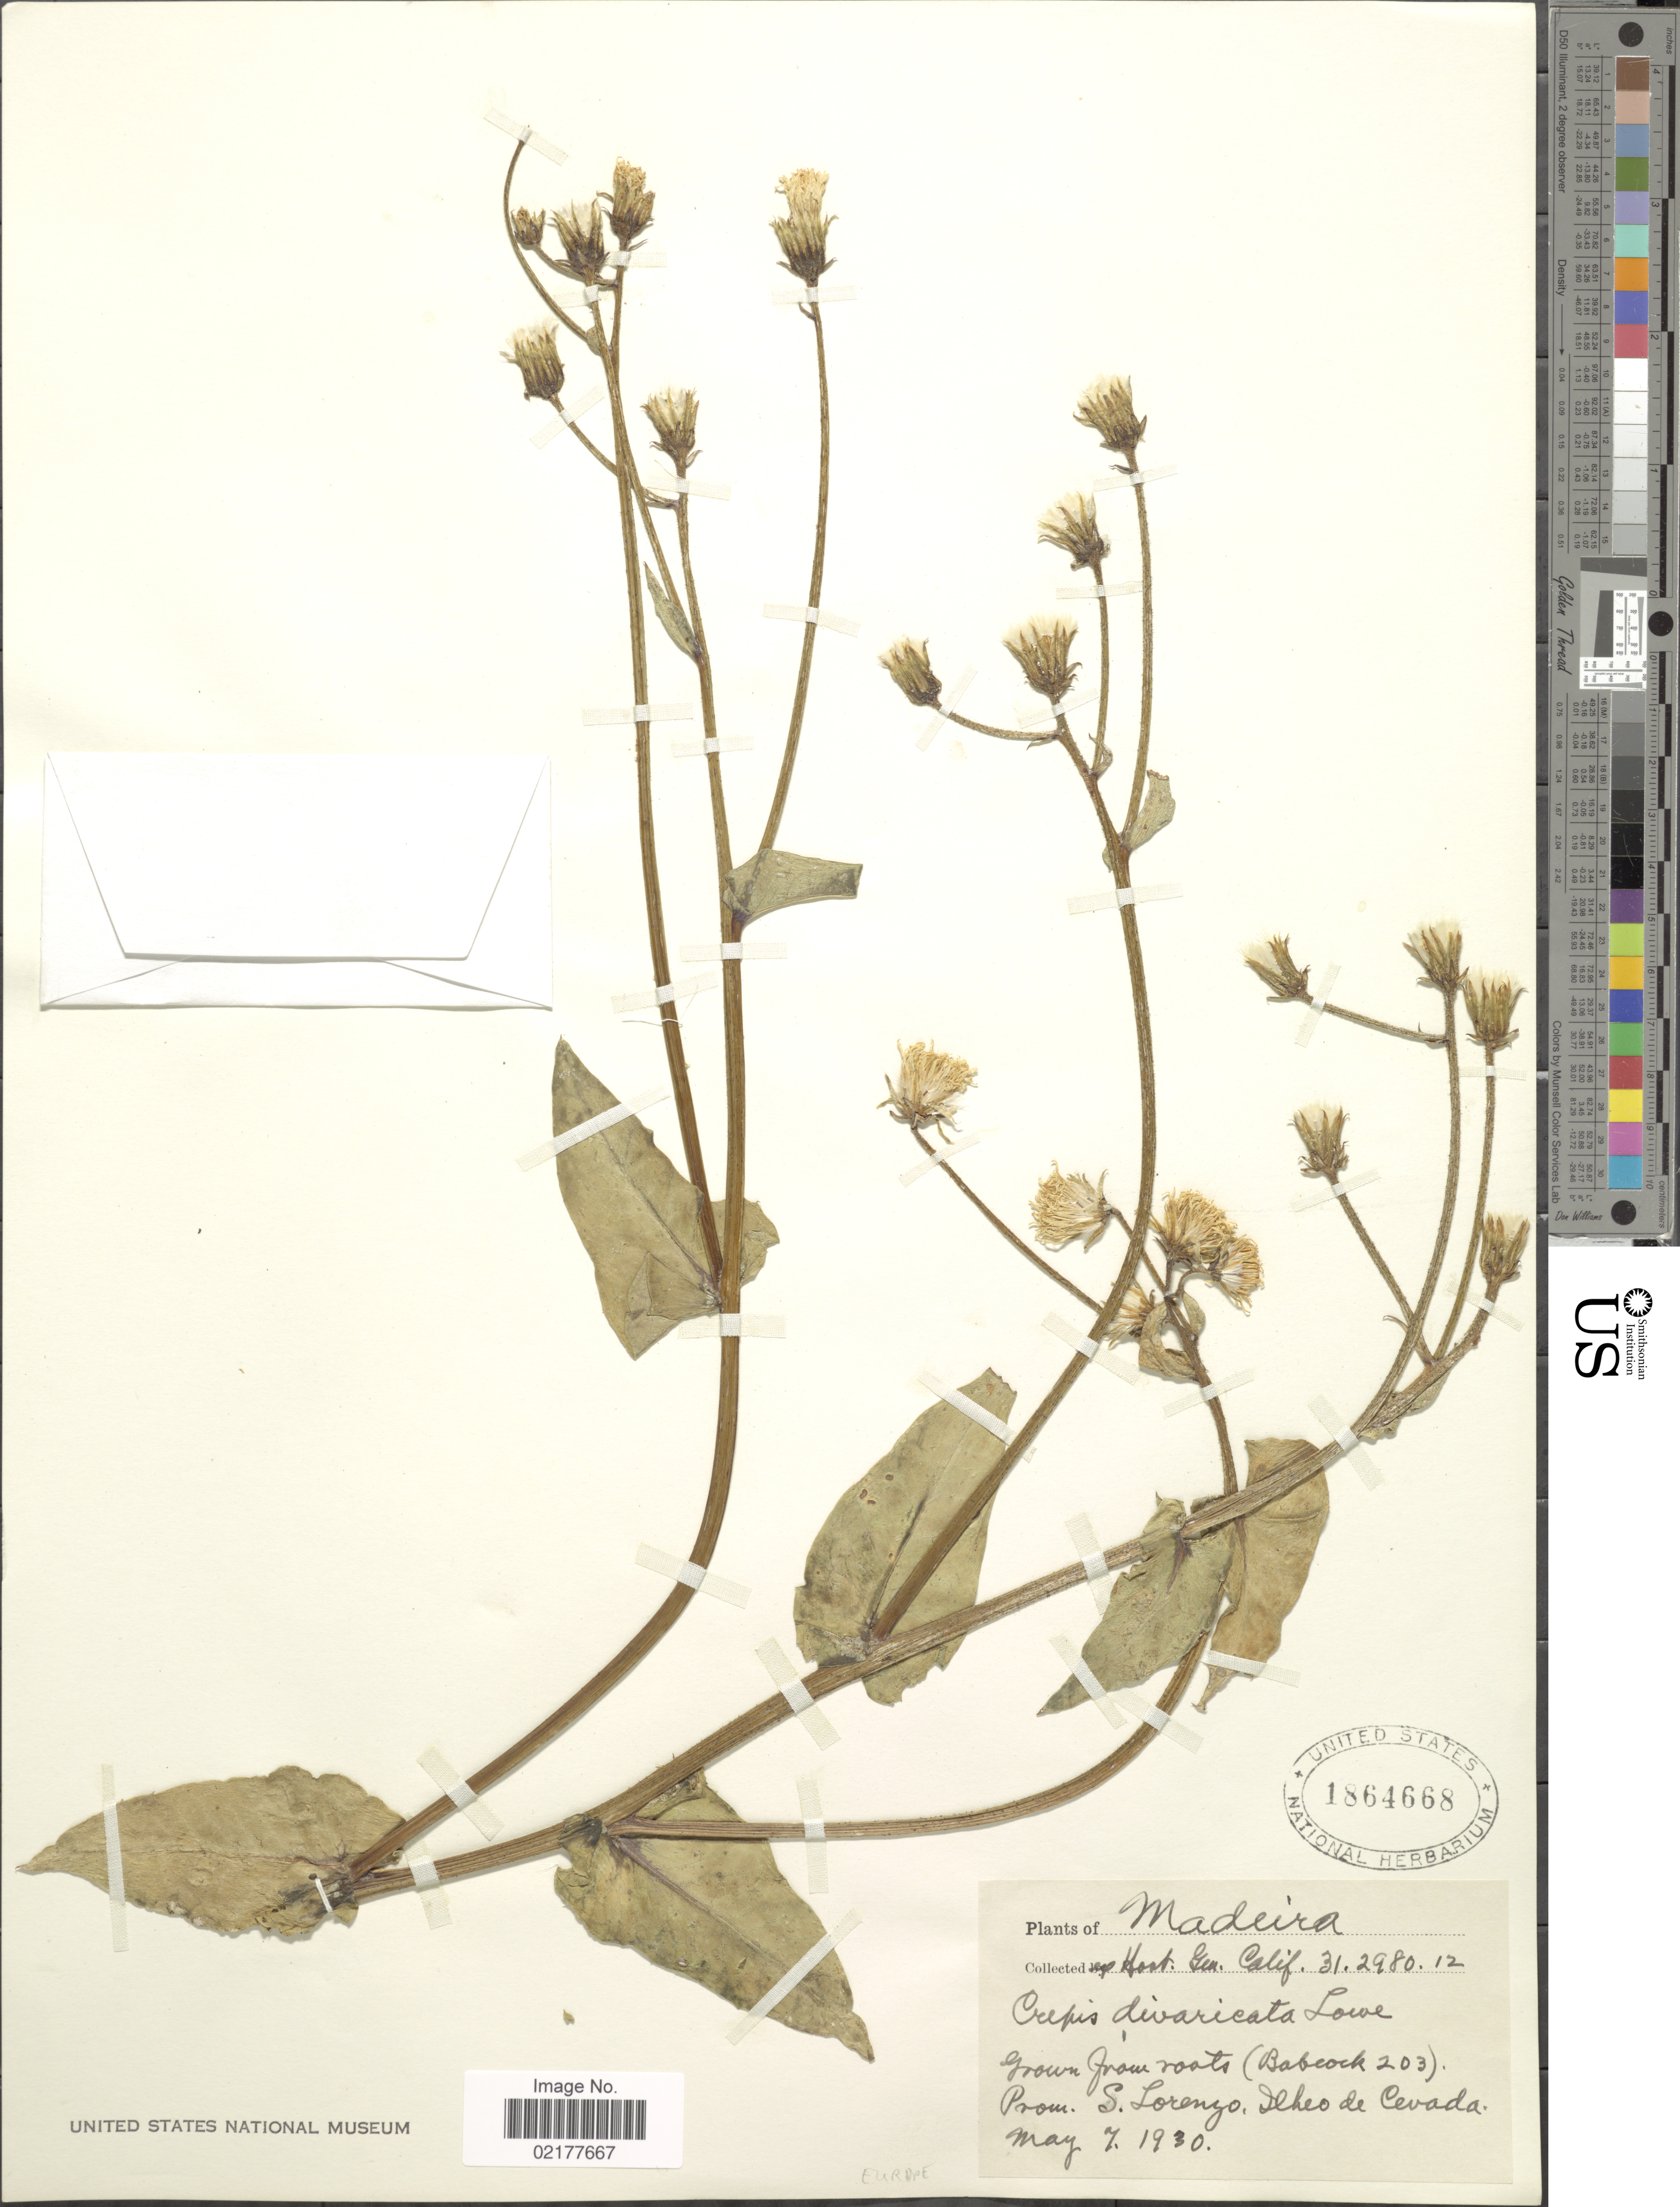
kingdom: Plantae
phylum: Tracheophyta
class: Magnoliopsida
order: Asterales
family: Asteraceae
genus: Crepis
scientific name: Crepis divaricata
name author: (Lowe) F.W. Schultz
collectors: Hort. Gen. Calif.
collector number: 31298012?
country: Portugal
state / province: Madeira (Aut. Reg.)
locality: Madeira [unsure placement]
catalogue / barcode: US 1864668